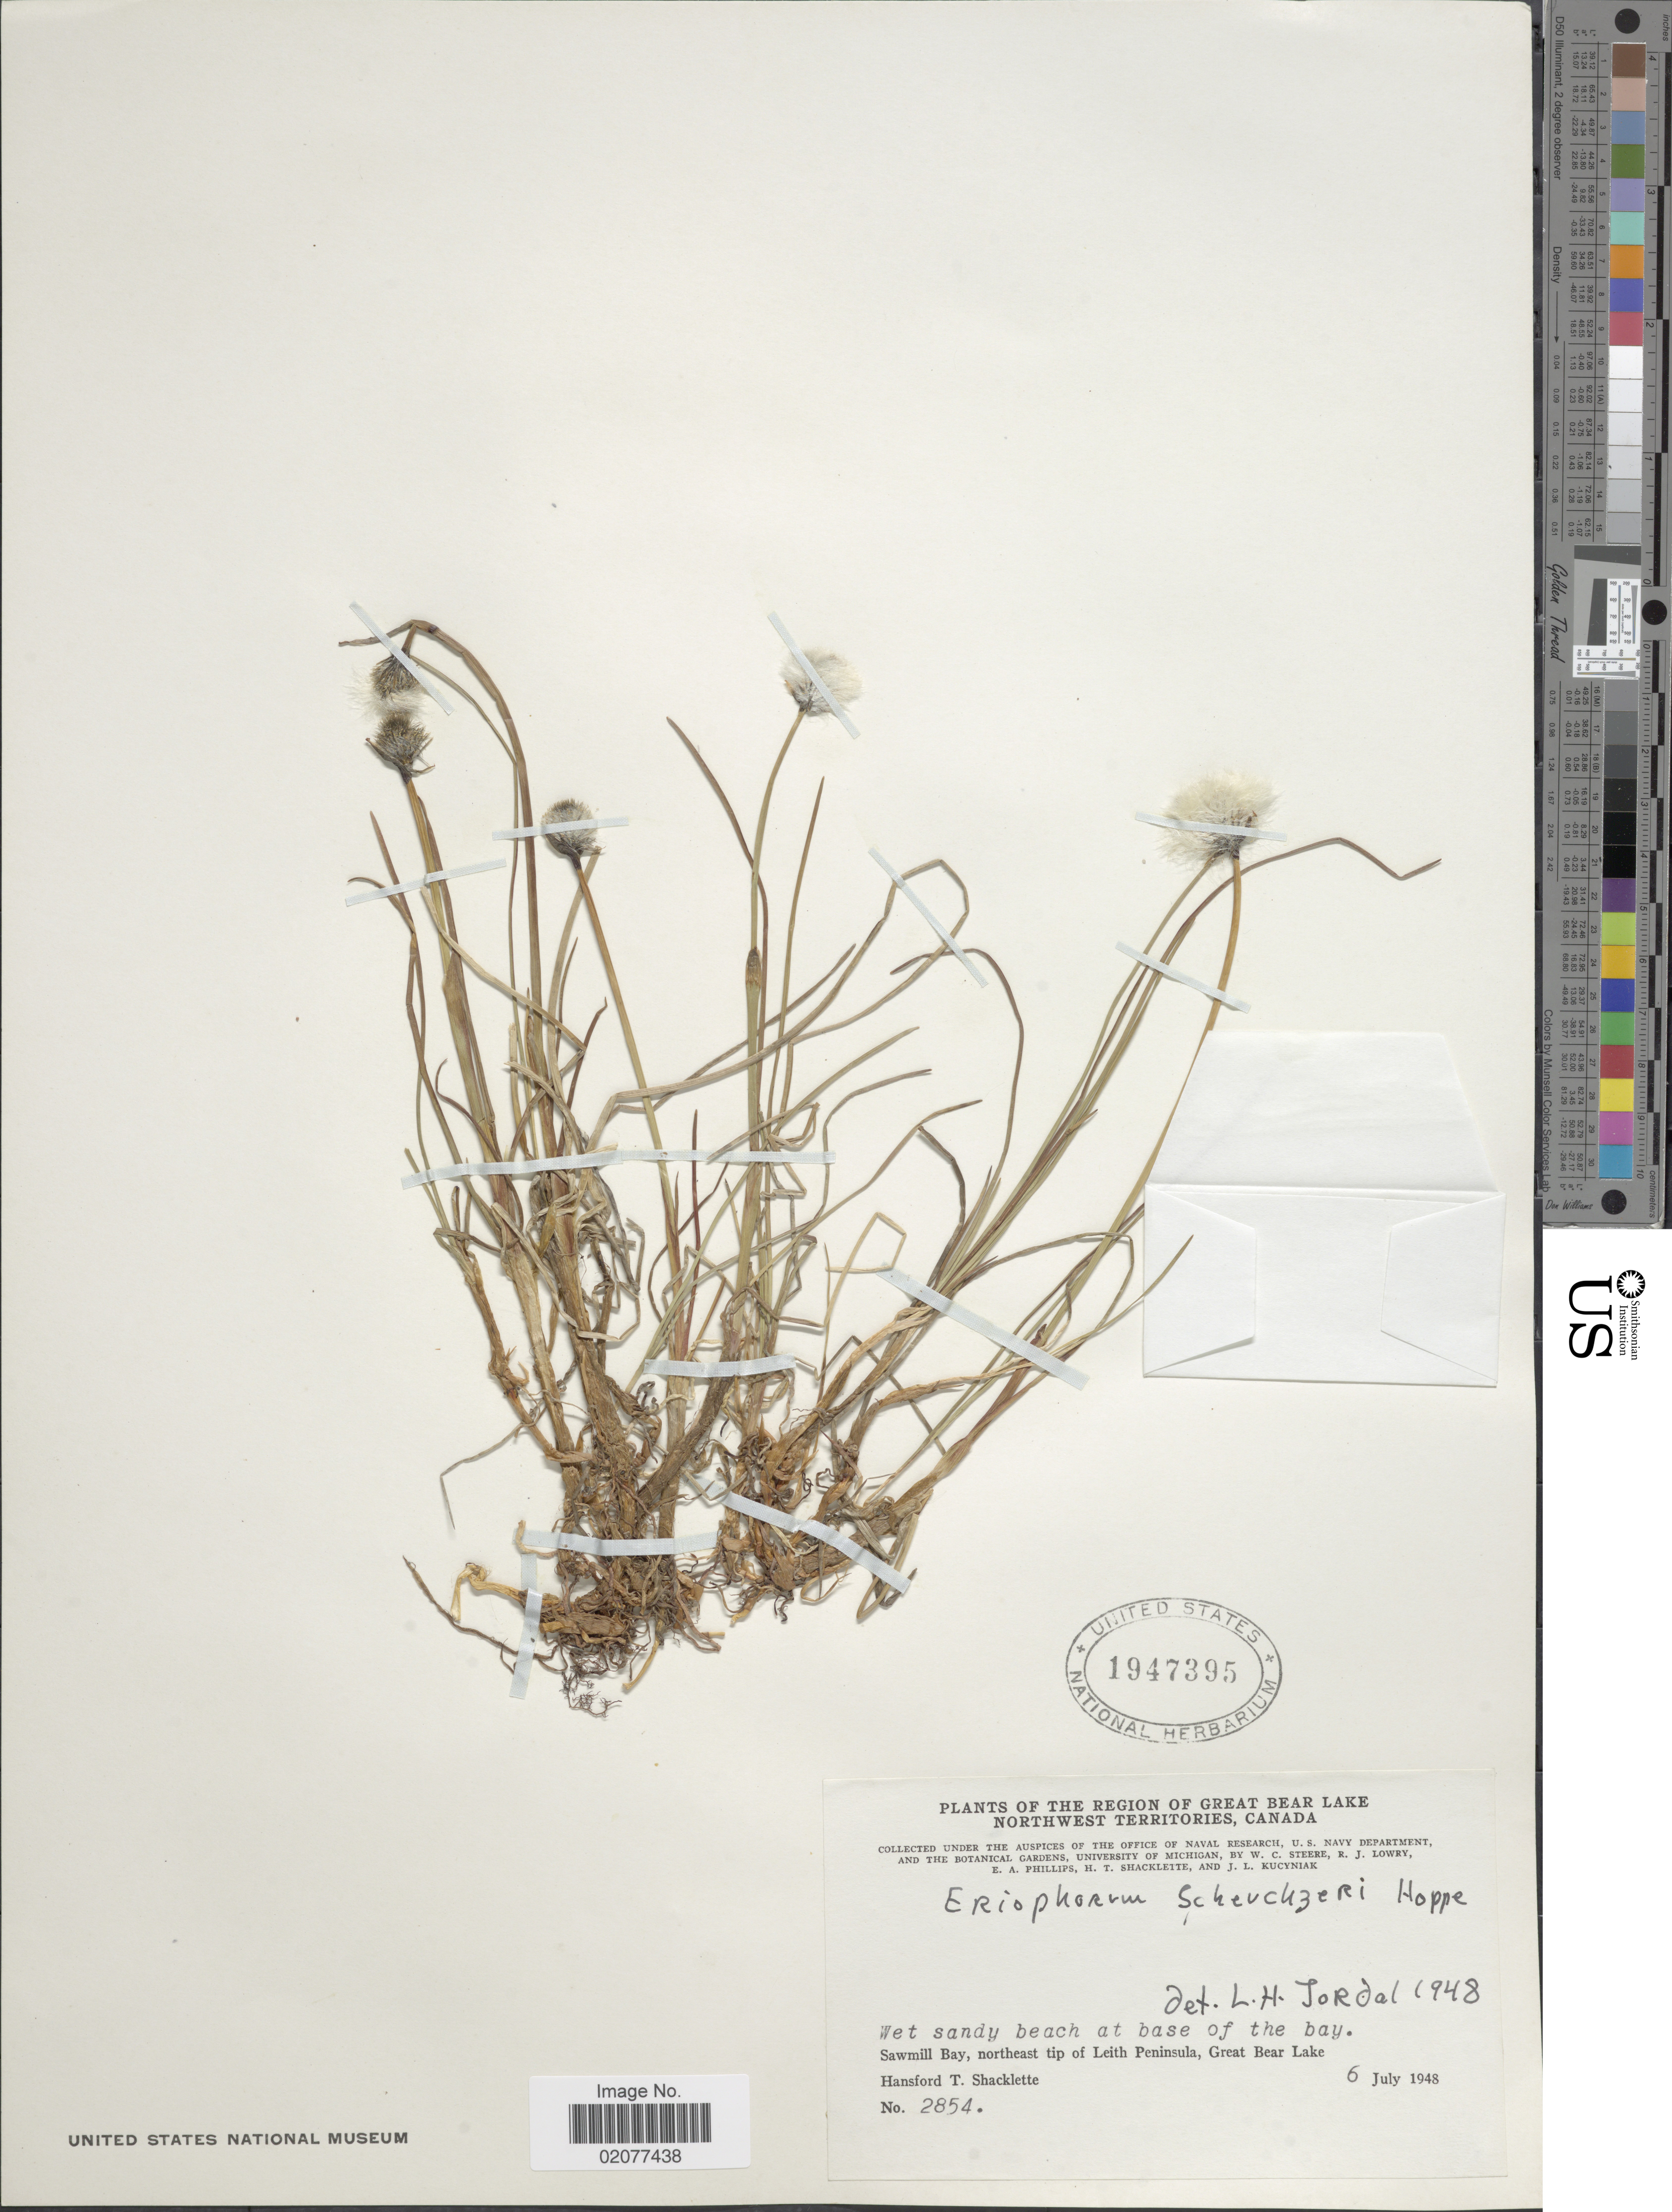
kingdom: Plantae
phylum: Tracheophyta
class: Liliopsida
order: Poales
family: Cyperaceae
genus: Eriophorum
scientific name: Eriophorum scheuchzeri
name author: Hoppe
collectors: H. Shacklette, W. C. Steere, R. Lowry, E. Phillips & et al.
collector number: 2854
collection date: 1948-07-06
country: Canada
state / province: Northwest Territories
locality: Region of Great Bear Lake. Northwest Territories, Canada. Sawmill Bay, northeast tip of Leith Peninsula, Great Bear Lake.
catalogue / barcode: US 194795